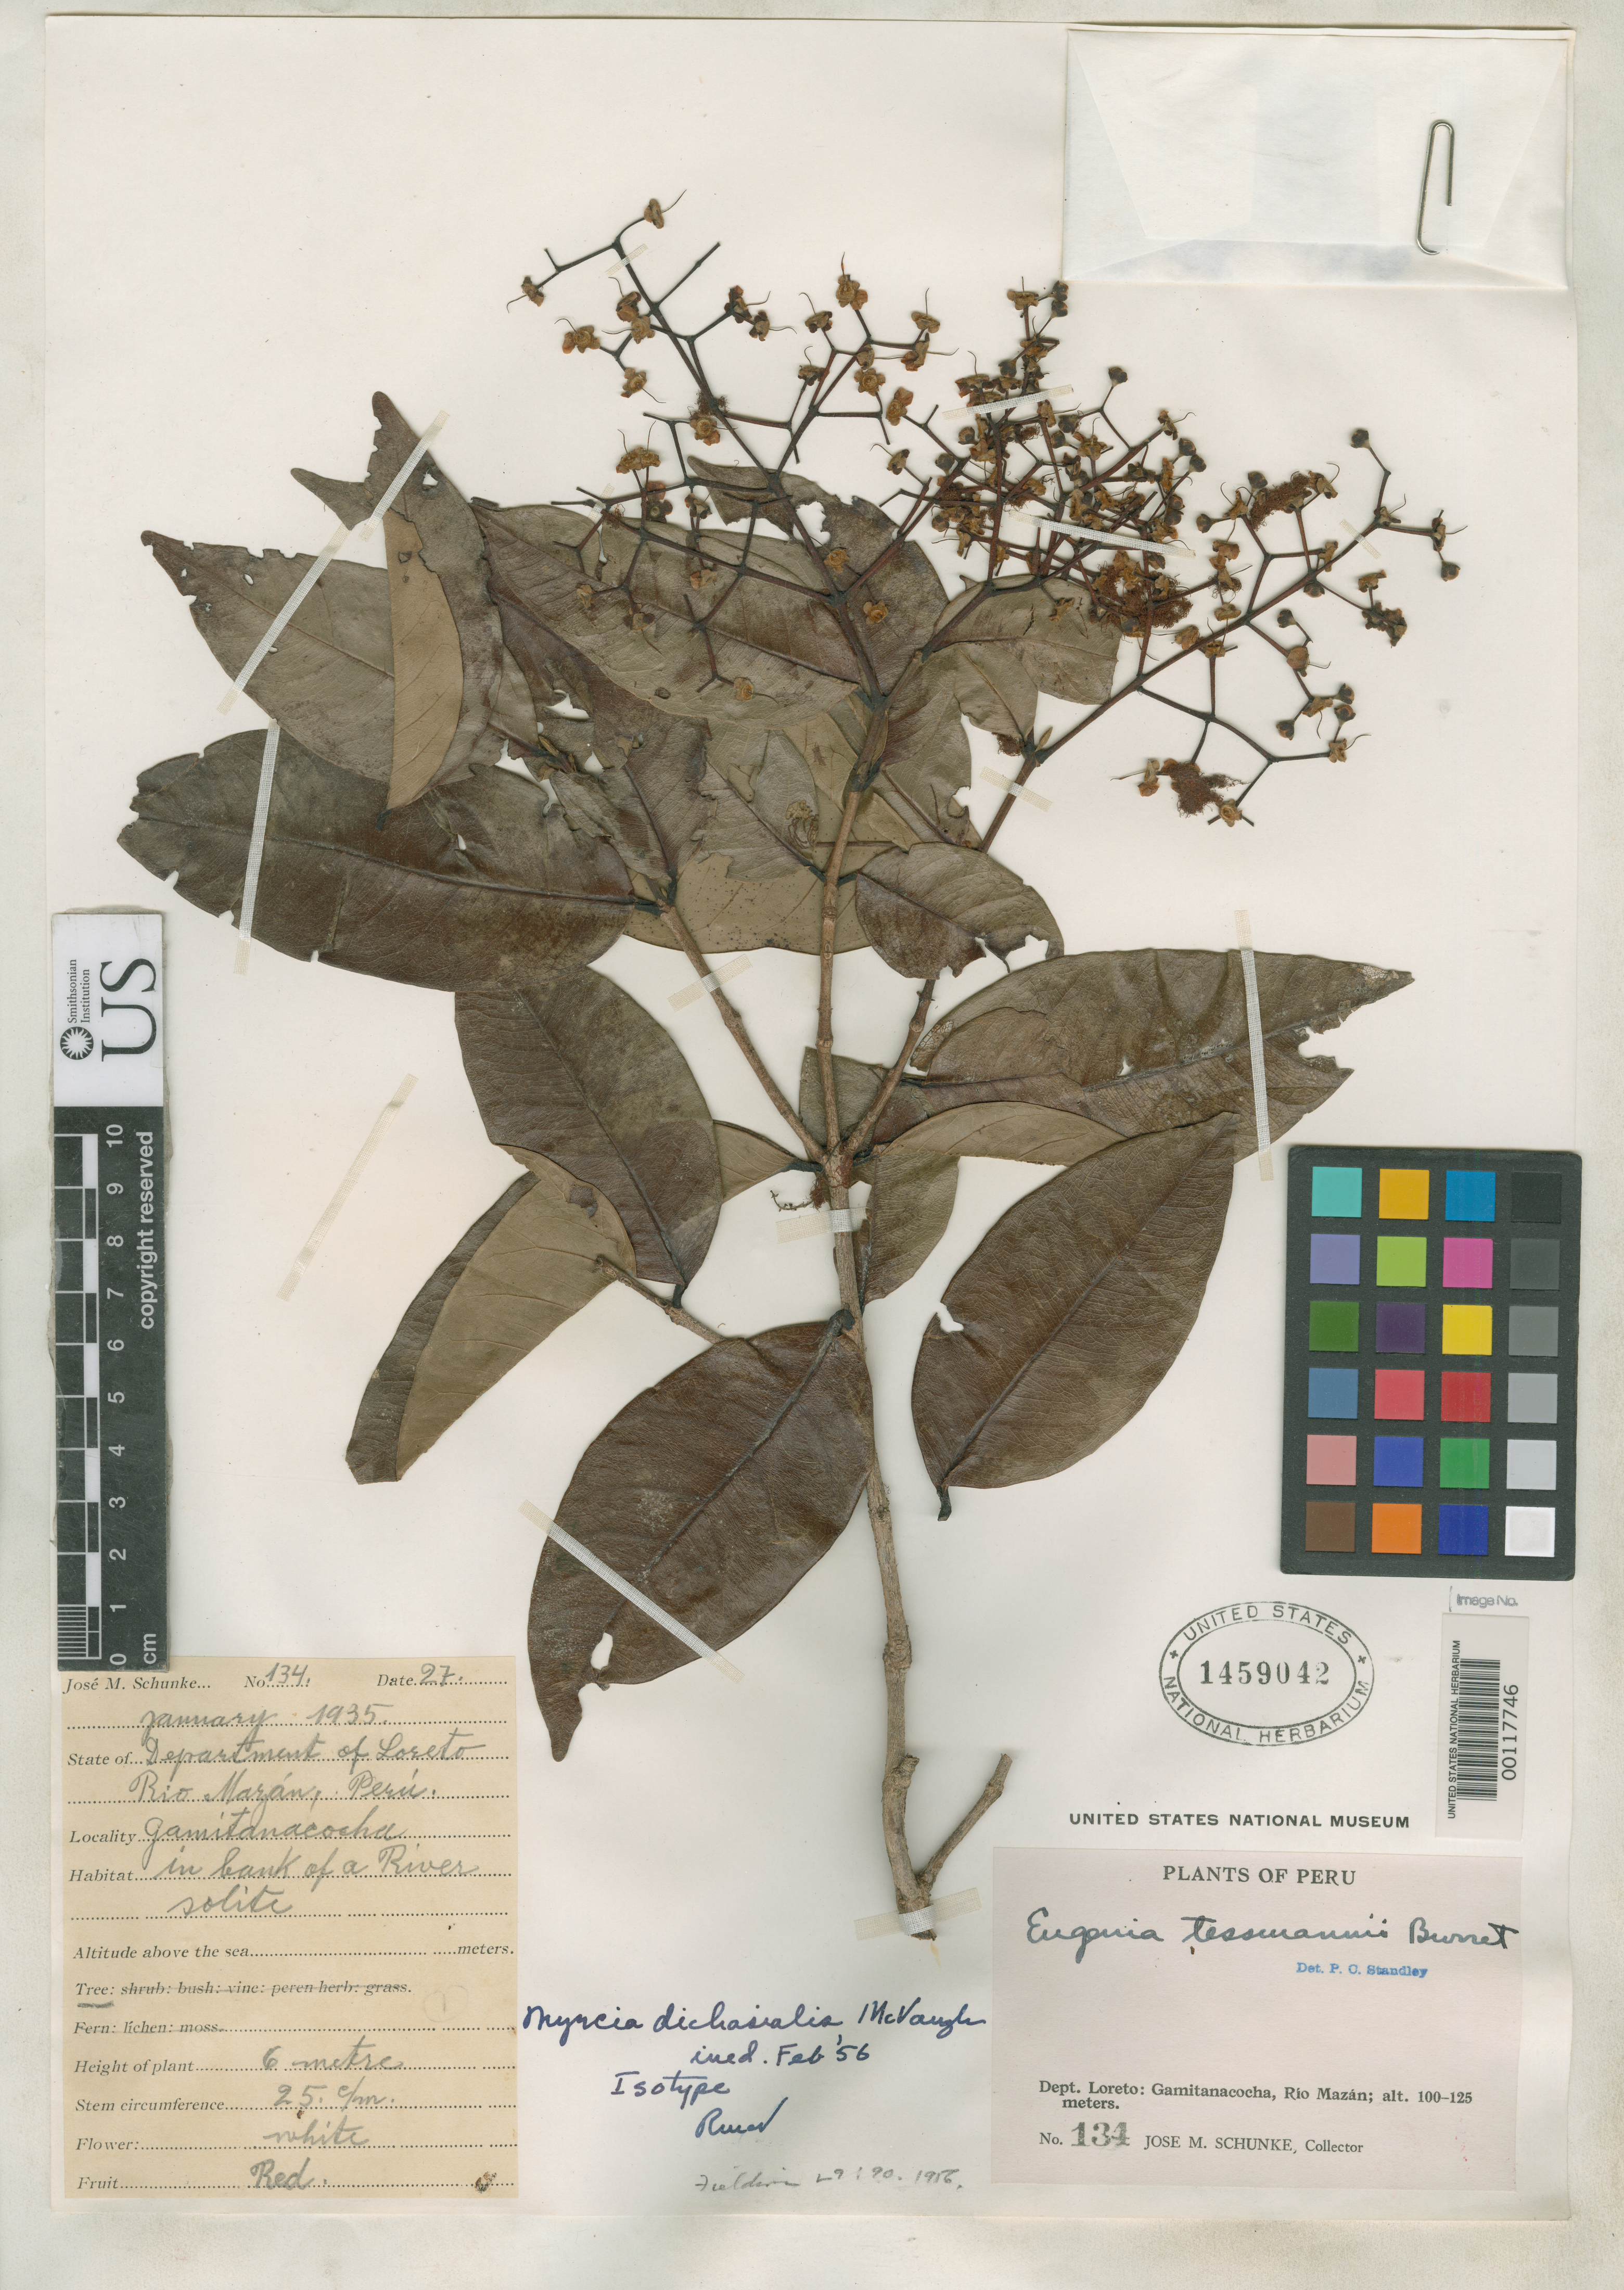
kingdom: Plantae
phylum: Tracheophyta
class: Magnoliopsida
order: Myrtales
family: Myrtaceae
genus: Myrcia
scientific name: Myrcia dichasialis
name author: McVaugh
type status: Isotype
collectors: J. M. Schunke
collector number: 134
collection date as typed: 16 Jan 1935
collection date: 1935-01-16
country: Peru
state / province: Loreto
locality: Gamitanacocha, Rio Mazan.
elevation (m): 100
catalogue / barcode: US 1459042